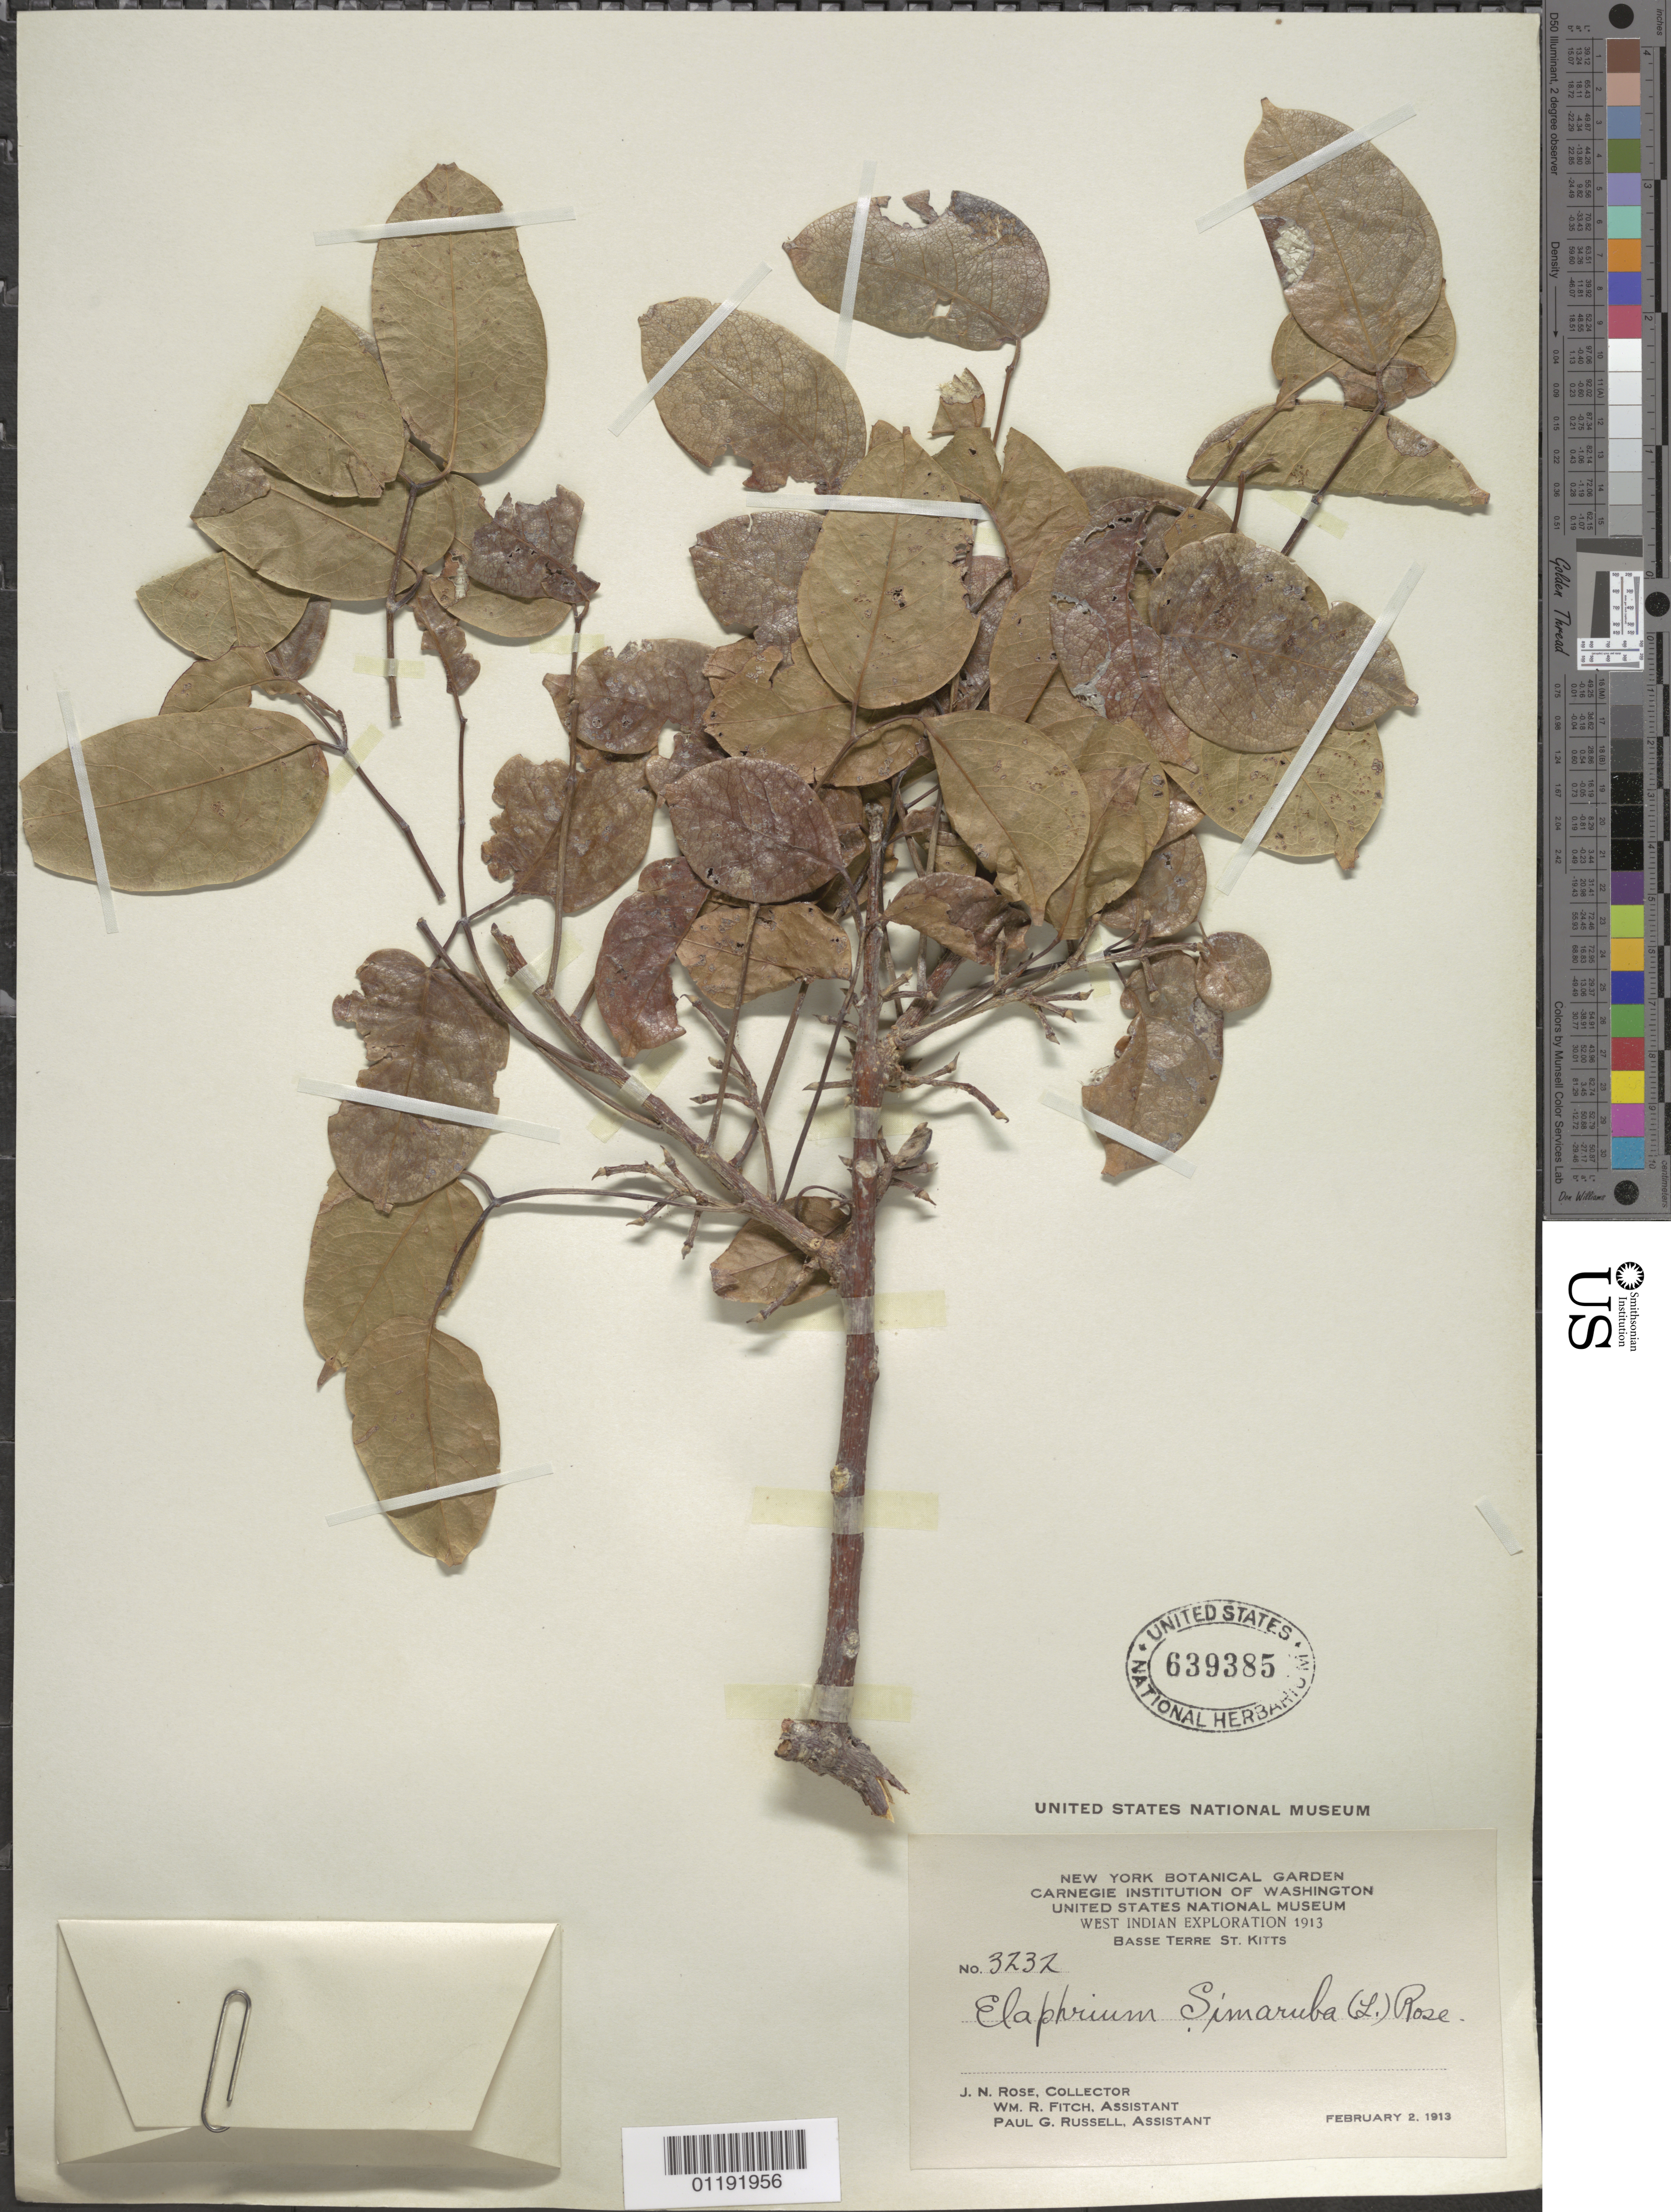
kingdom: Plantae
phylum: Tracheophyta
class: Magnoliopsida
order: Sapindales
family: Burseraceae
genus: Bursera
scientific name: Bursera simaruba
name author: (L.) Sarg.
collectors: J. N. Rose, -- Fitch & -. Russel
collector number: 3232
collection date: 1913-02-02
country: St. Christopher-Nevis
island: St. Christopher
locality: Basse Terre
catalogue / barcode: US 639385